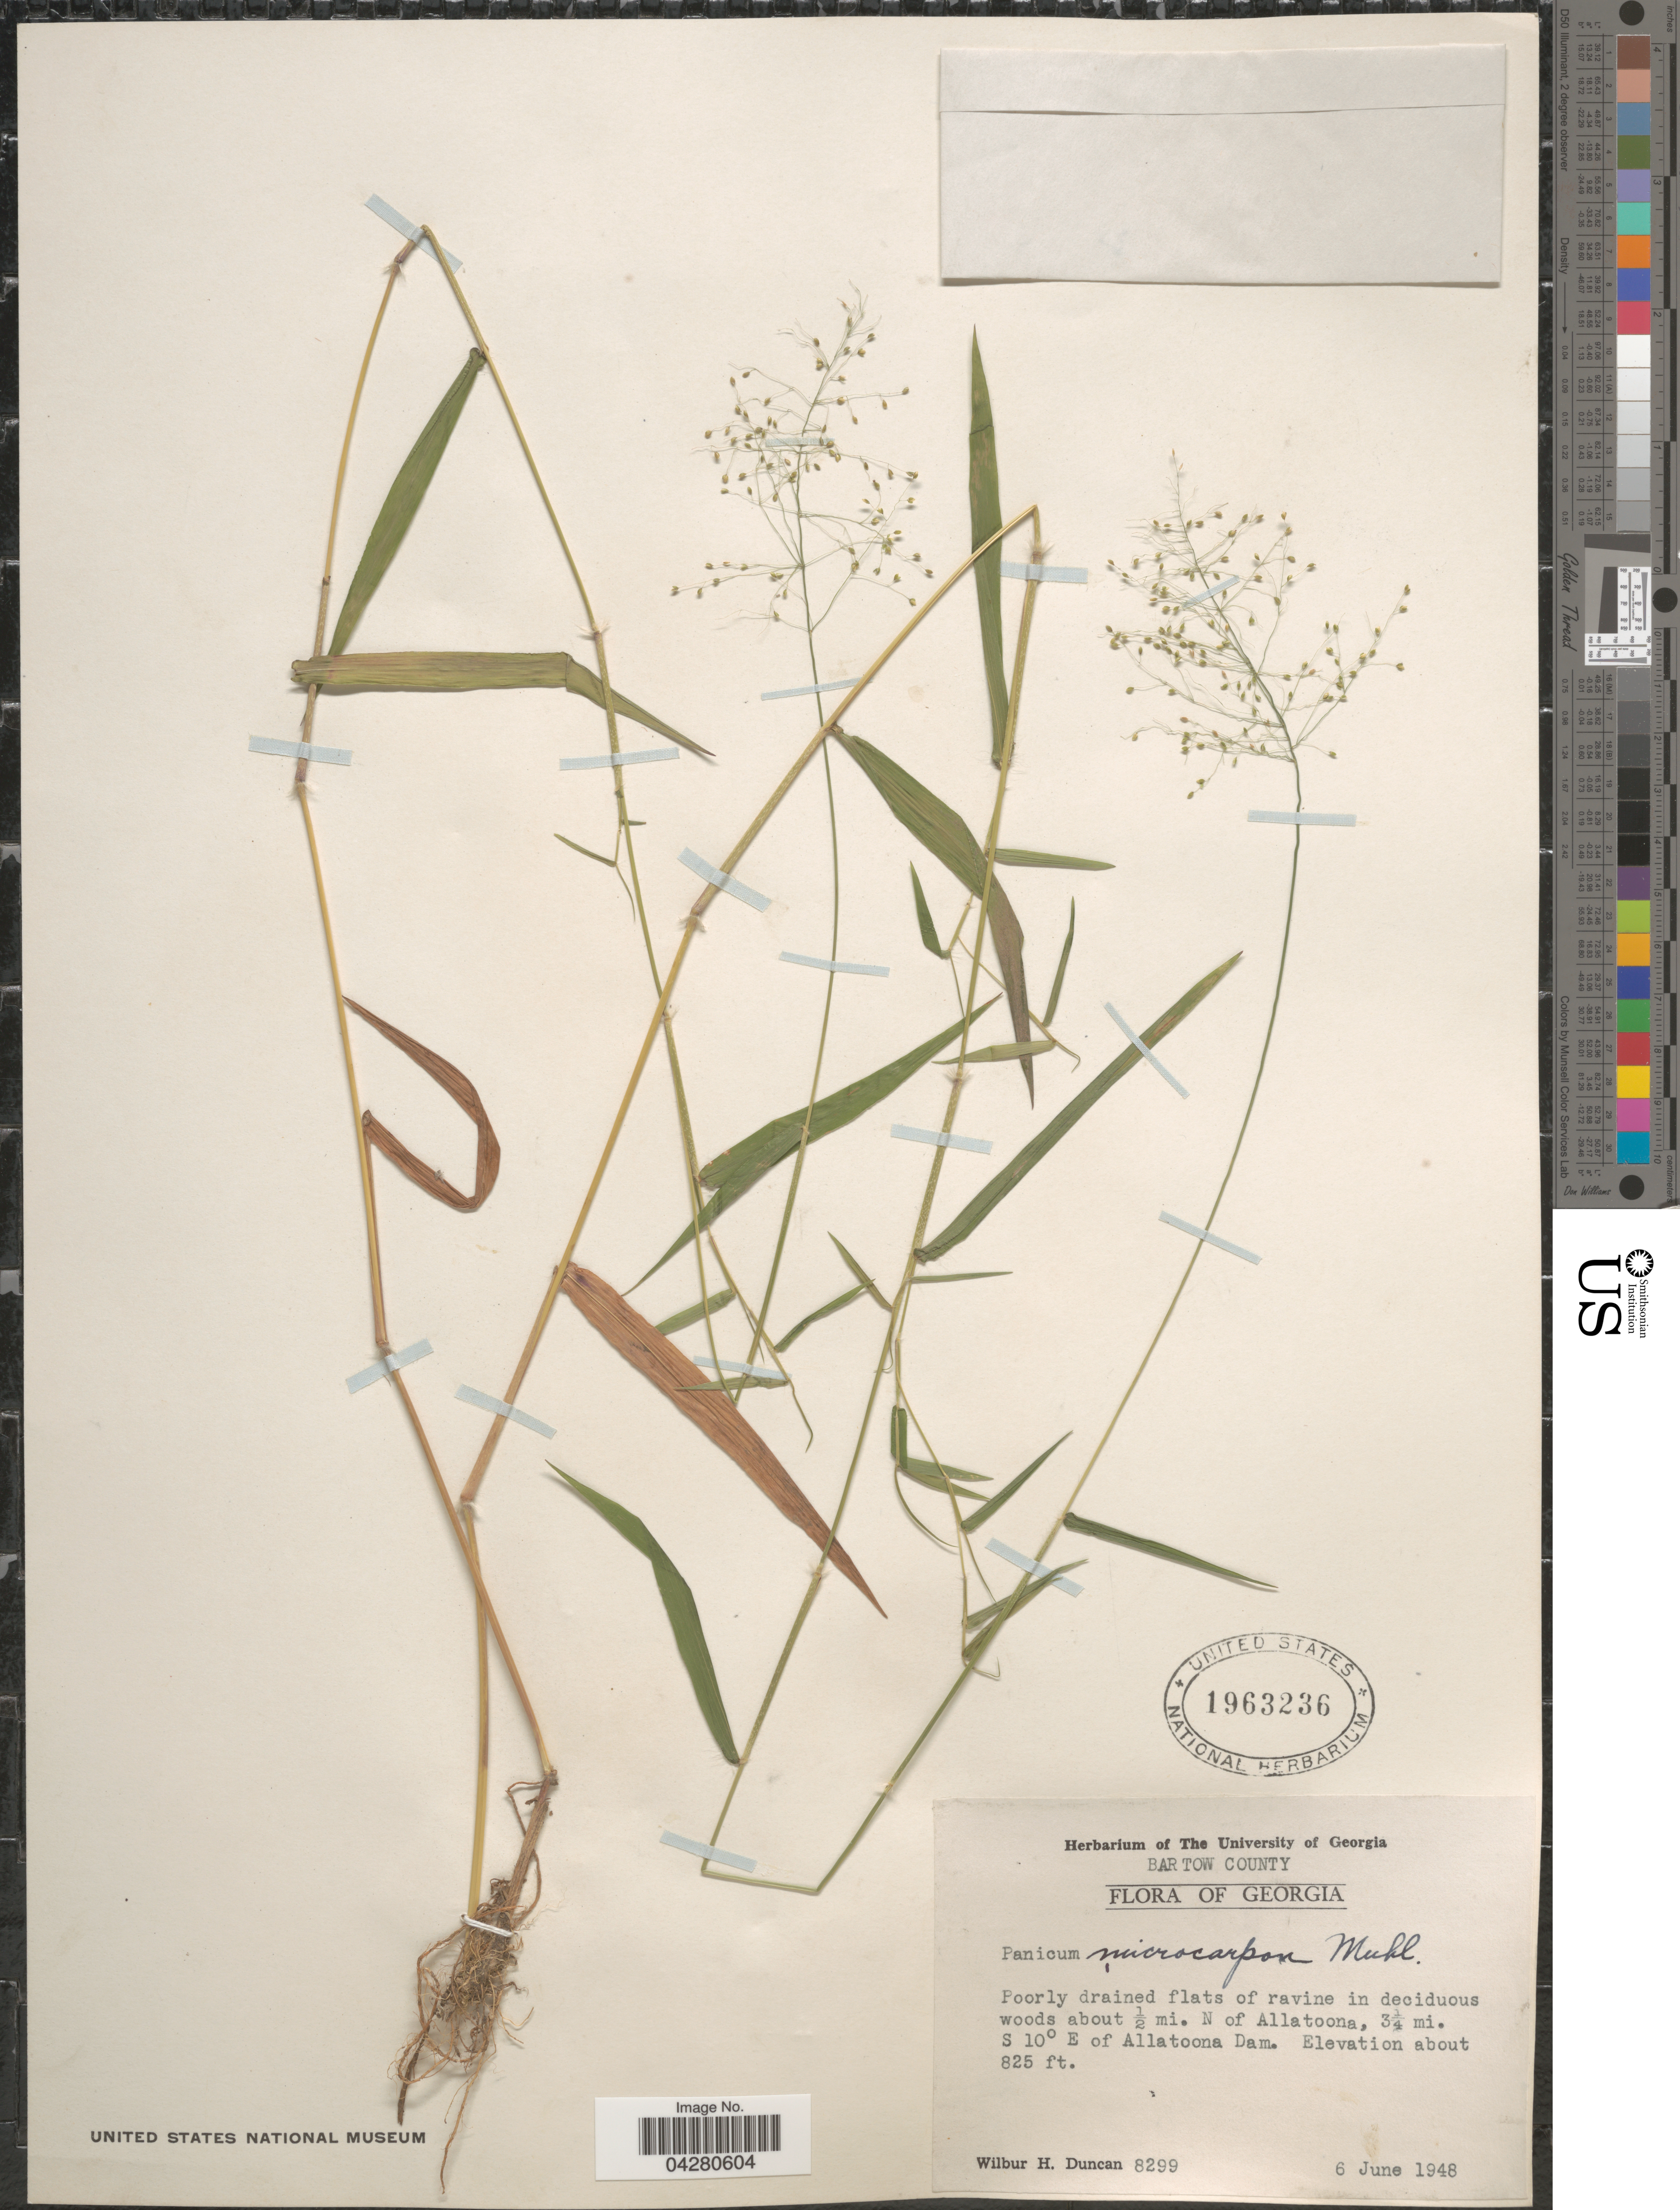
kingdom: Plantae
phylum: Tracheophyta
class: Liliopsida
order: Poales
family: Poaceae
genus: Dichanthelium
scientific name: Dichanthelium dichotomum var. dichotomum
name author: (L.) Gould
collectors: W. H. Duncan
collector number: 8299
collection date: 1948-06-06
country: United States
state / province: Georgia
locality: Bartow County. About ½ mi. N of Allatoona, 3¼ mi. S 10° E of Allatoona Dam.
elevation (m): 251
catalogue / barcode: US 1963236